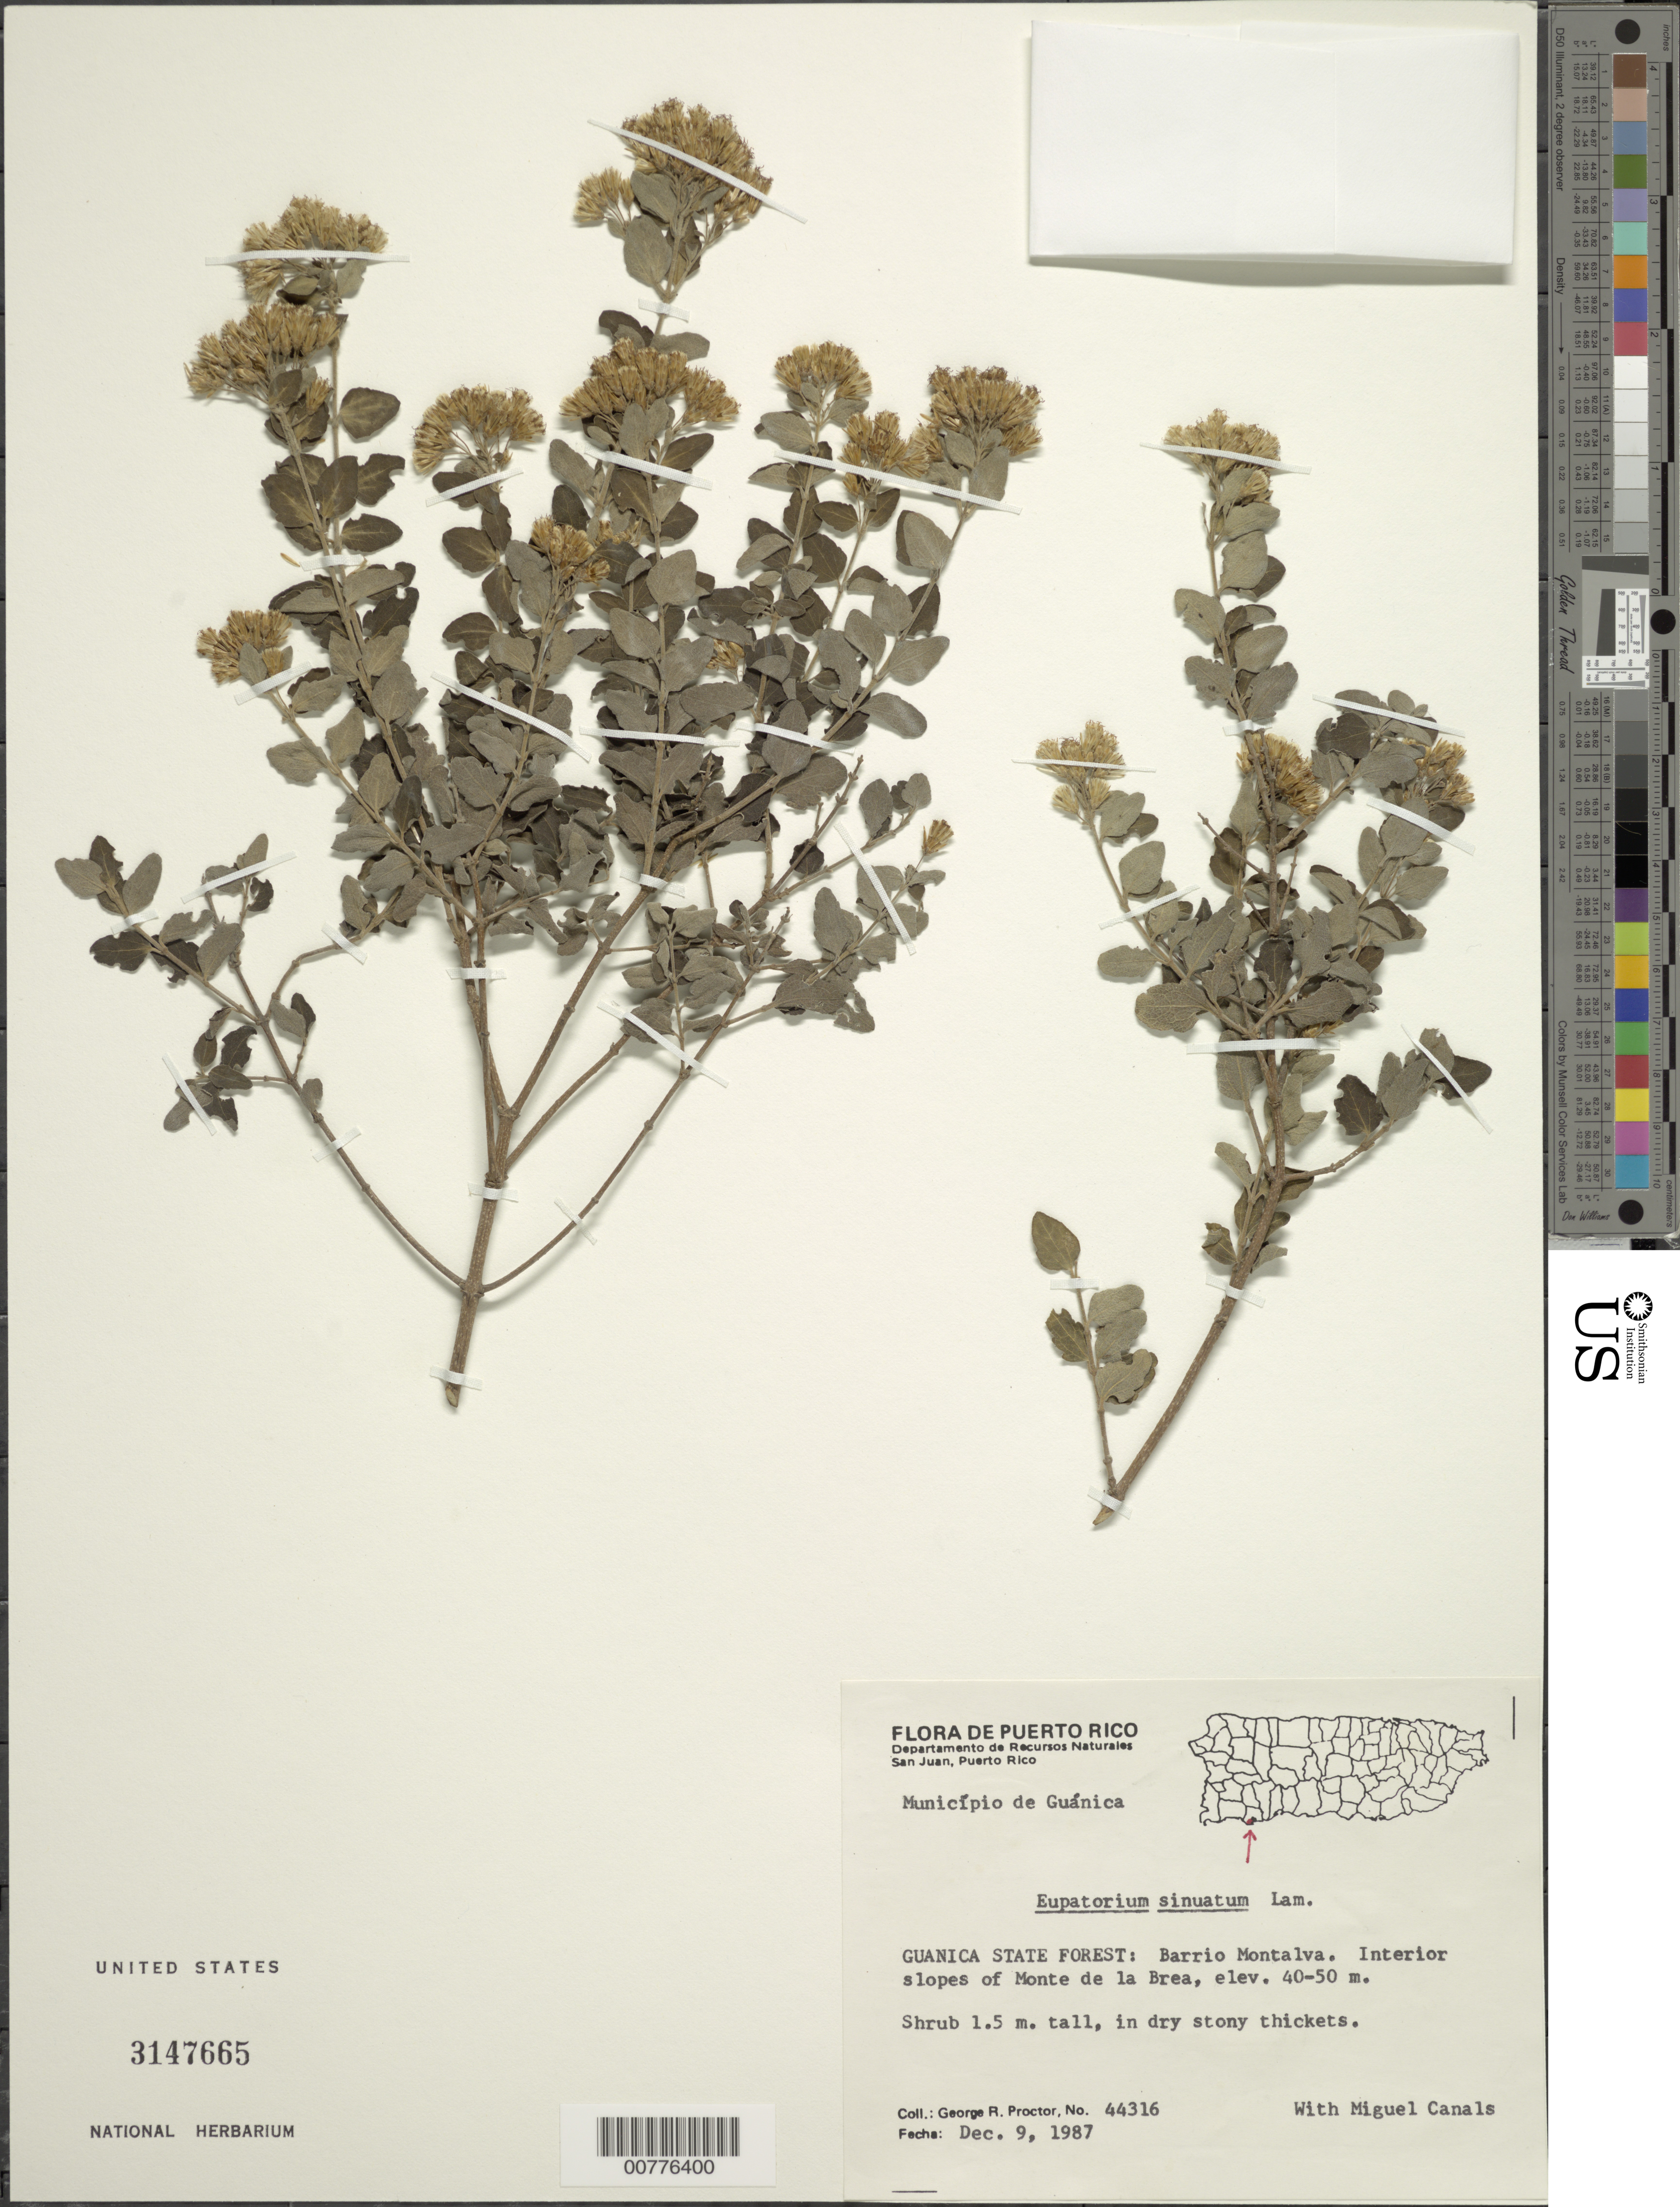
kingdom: Plantae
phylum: Tracheophyta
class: Magnoliopsida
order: Asterales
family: Asteraceae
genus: Chromolaena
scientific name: Chromolaena sinuata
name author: (Lam.) R.M. King & H. Rob.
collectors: G. R. Proctor & M. Canals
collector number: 44316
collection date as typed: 09 Dec 1987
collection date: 1987-12-09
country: Puerto Rico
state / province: Guánica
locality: Guanica State Forest: Barrio Montalva. Interior slopes of Monte de la Brea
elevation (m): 40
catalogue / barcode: US 3147665